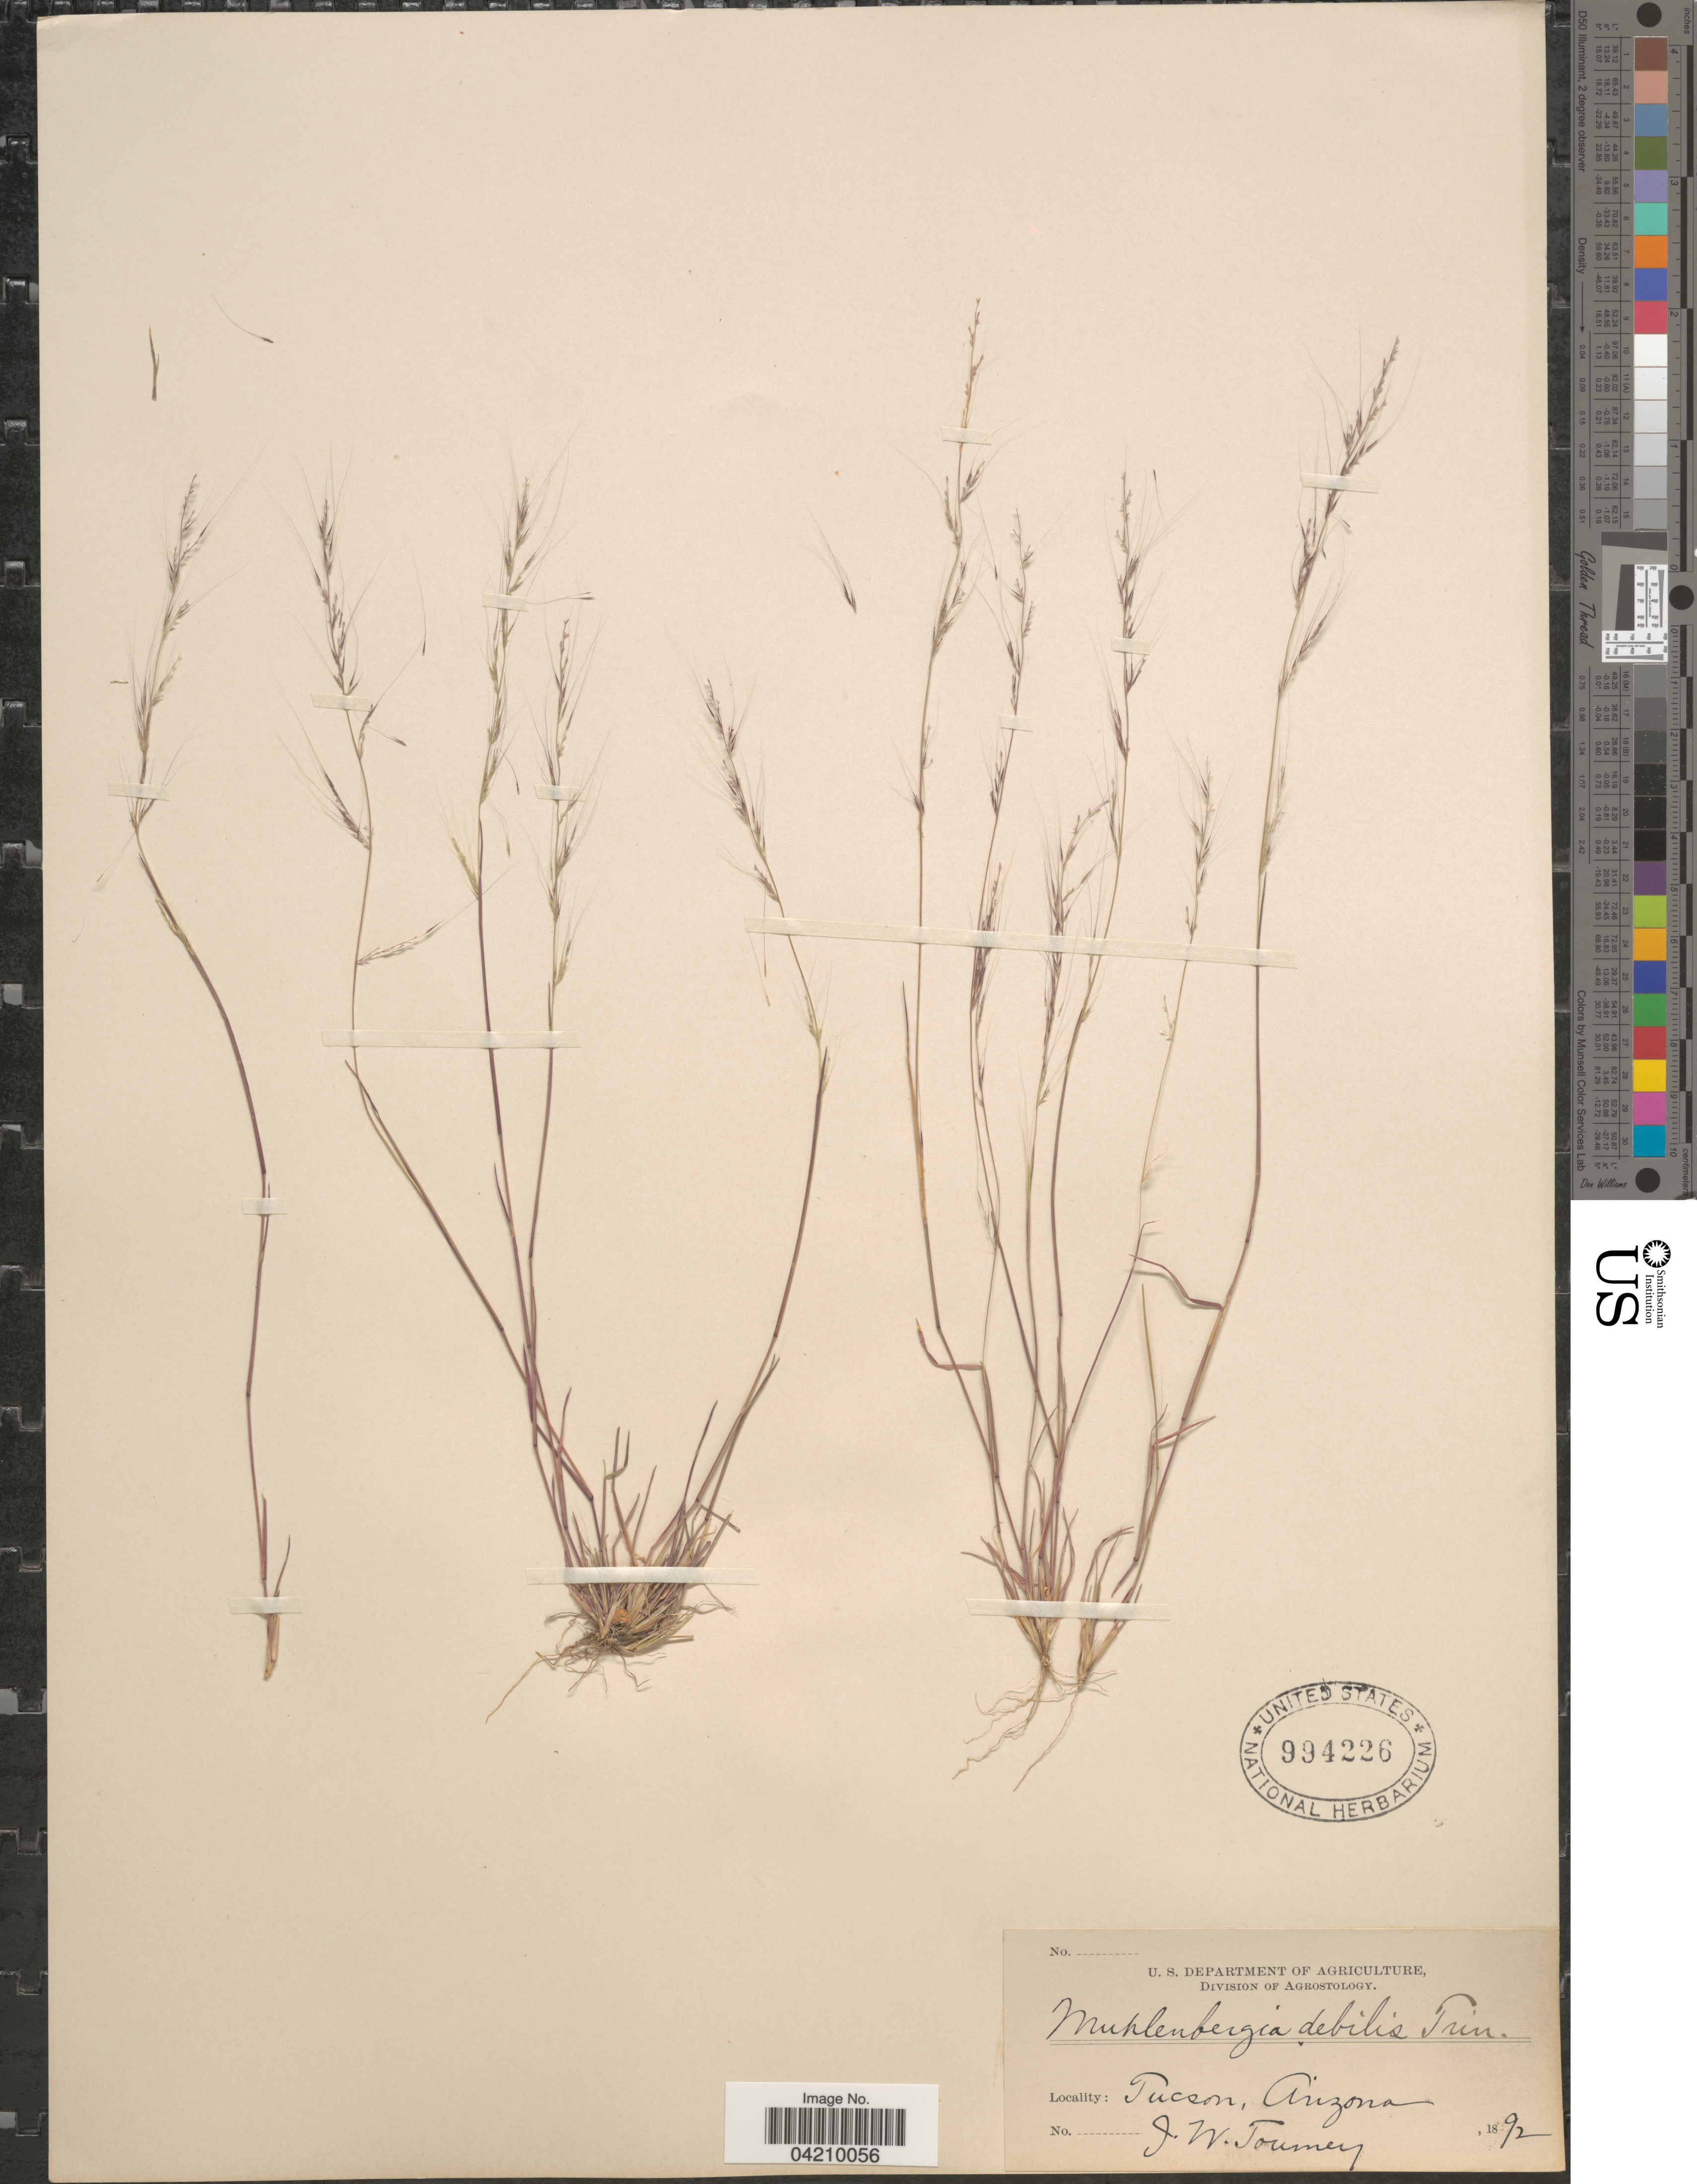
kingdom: Plantae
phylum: Tracheophyta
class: Liliopsida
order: Poales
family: Poaceae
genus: Muhlenbergia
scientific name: Muhlenbergia microsperma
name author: (DC.) Kunth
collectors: J. W. Toumey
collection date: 1892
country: United States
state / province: Arizona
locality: Tucson.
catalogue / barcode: US 994226